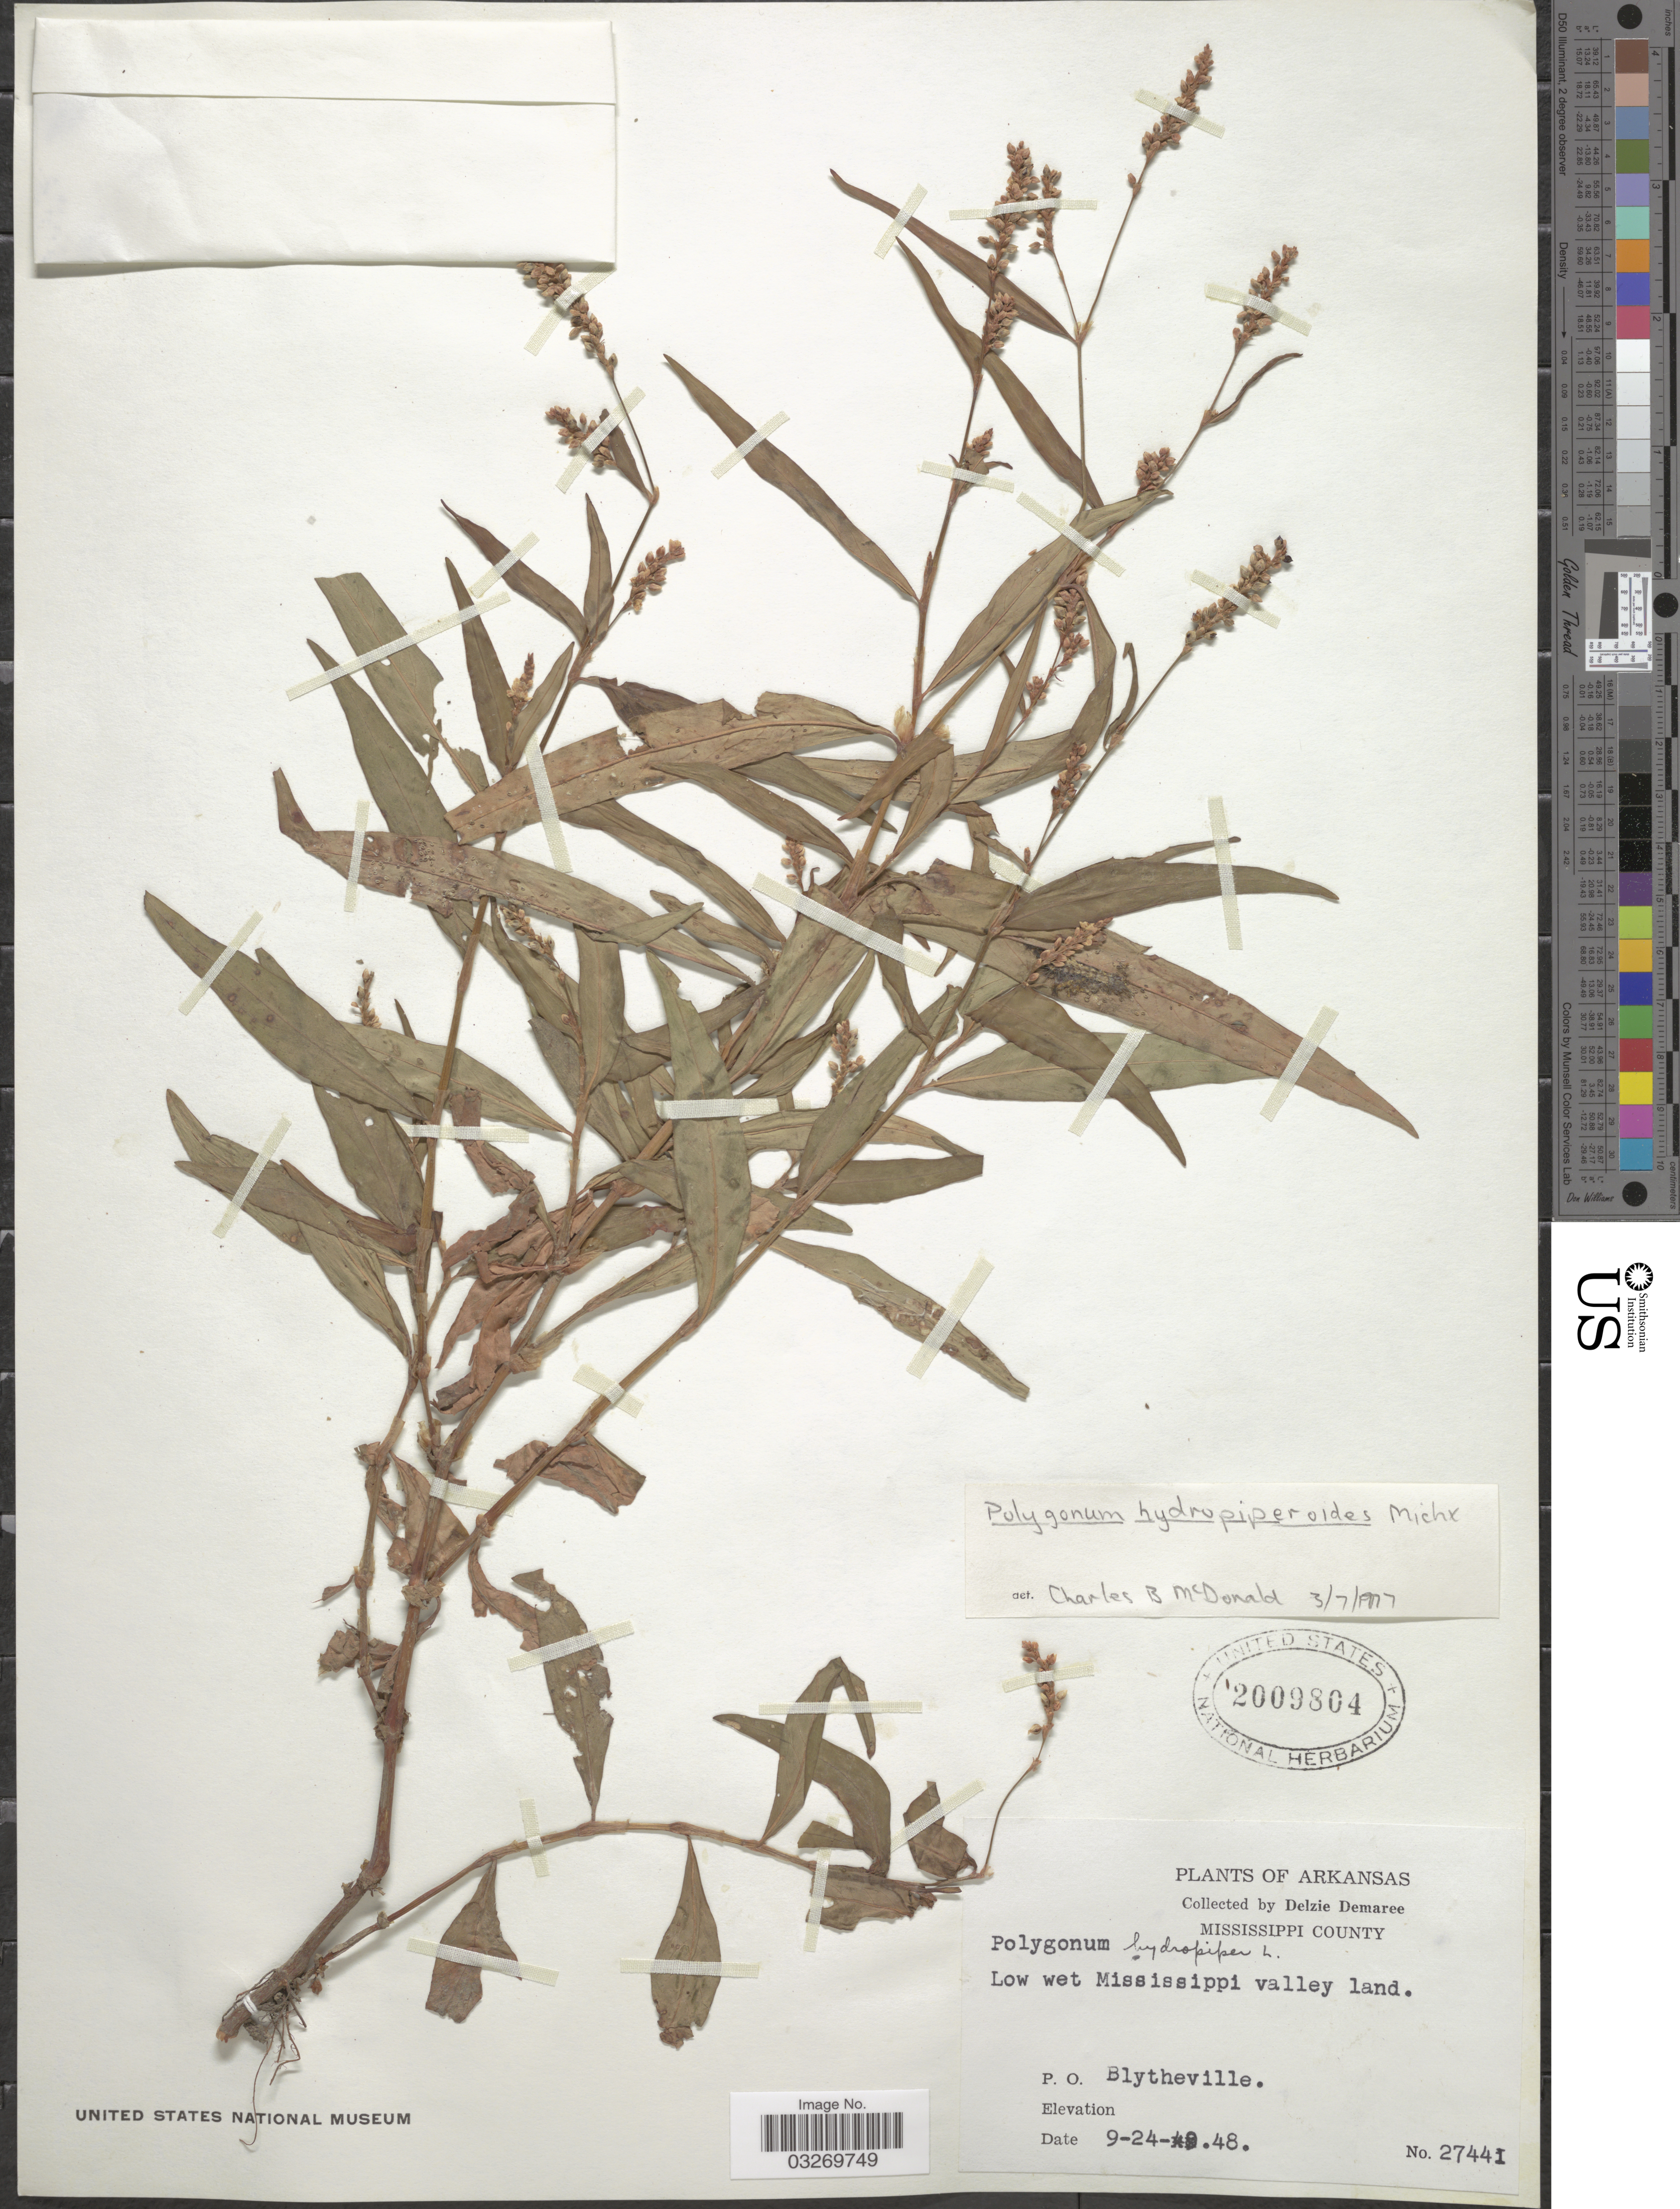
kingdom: Plantae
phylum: Tracheophyta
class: Magnoliopsida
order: Caryophyllales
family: Polygonaceae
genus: Persicaria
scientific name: Persicaria hydropiperoides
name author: (Michx.) Small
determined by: Atha, D. E.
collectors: D. Demaree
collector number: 27441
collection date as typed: Transcribed d/m/y: 24/9/48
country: United States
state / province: Arkansas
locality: Mississippi County. P.O. Blytheville.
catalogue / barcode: US 2009804